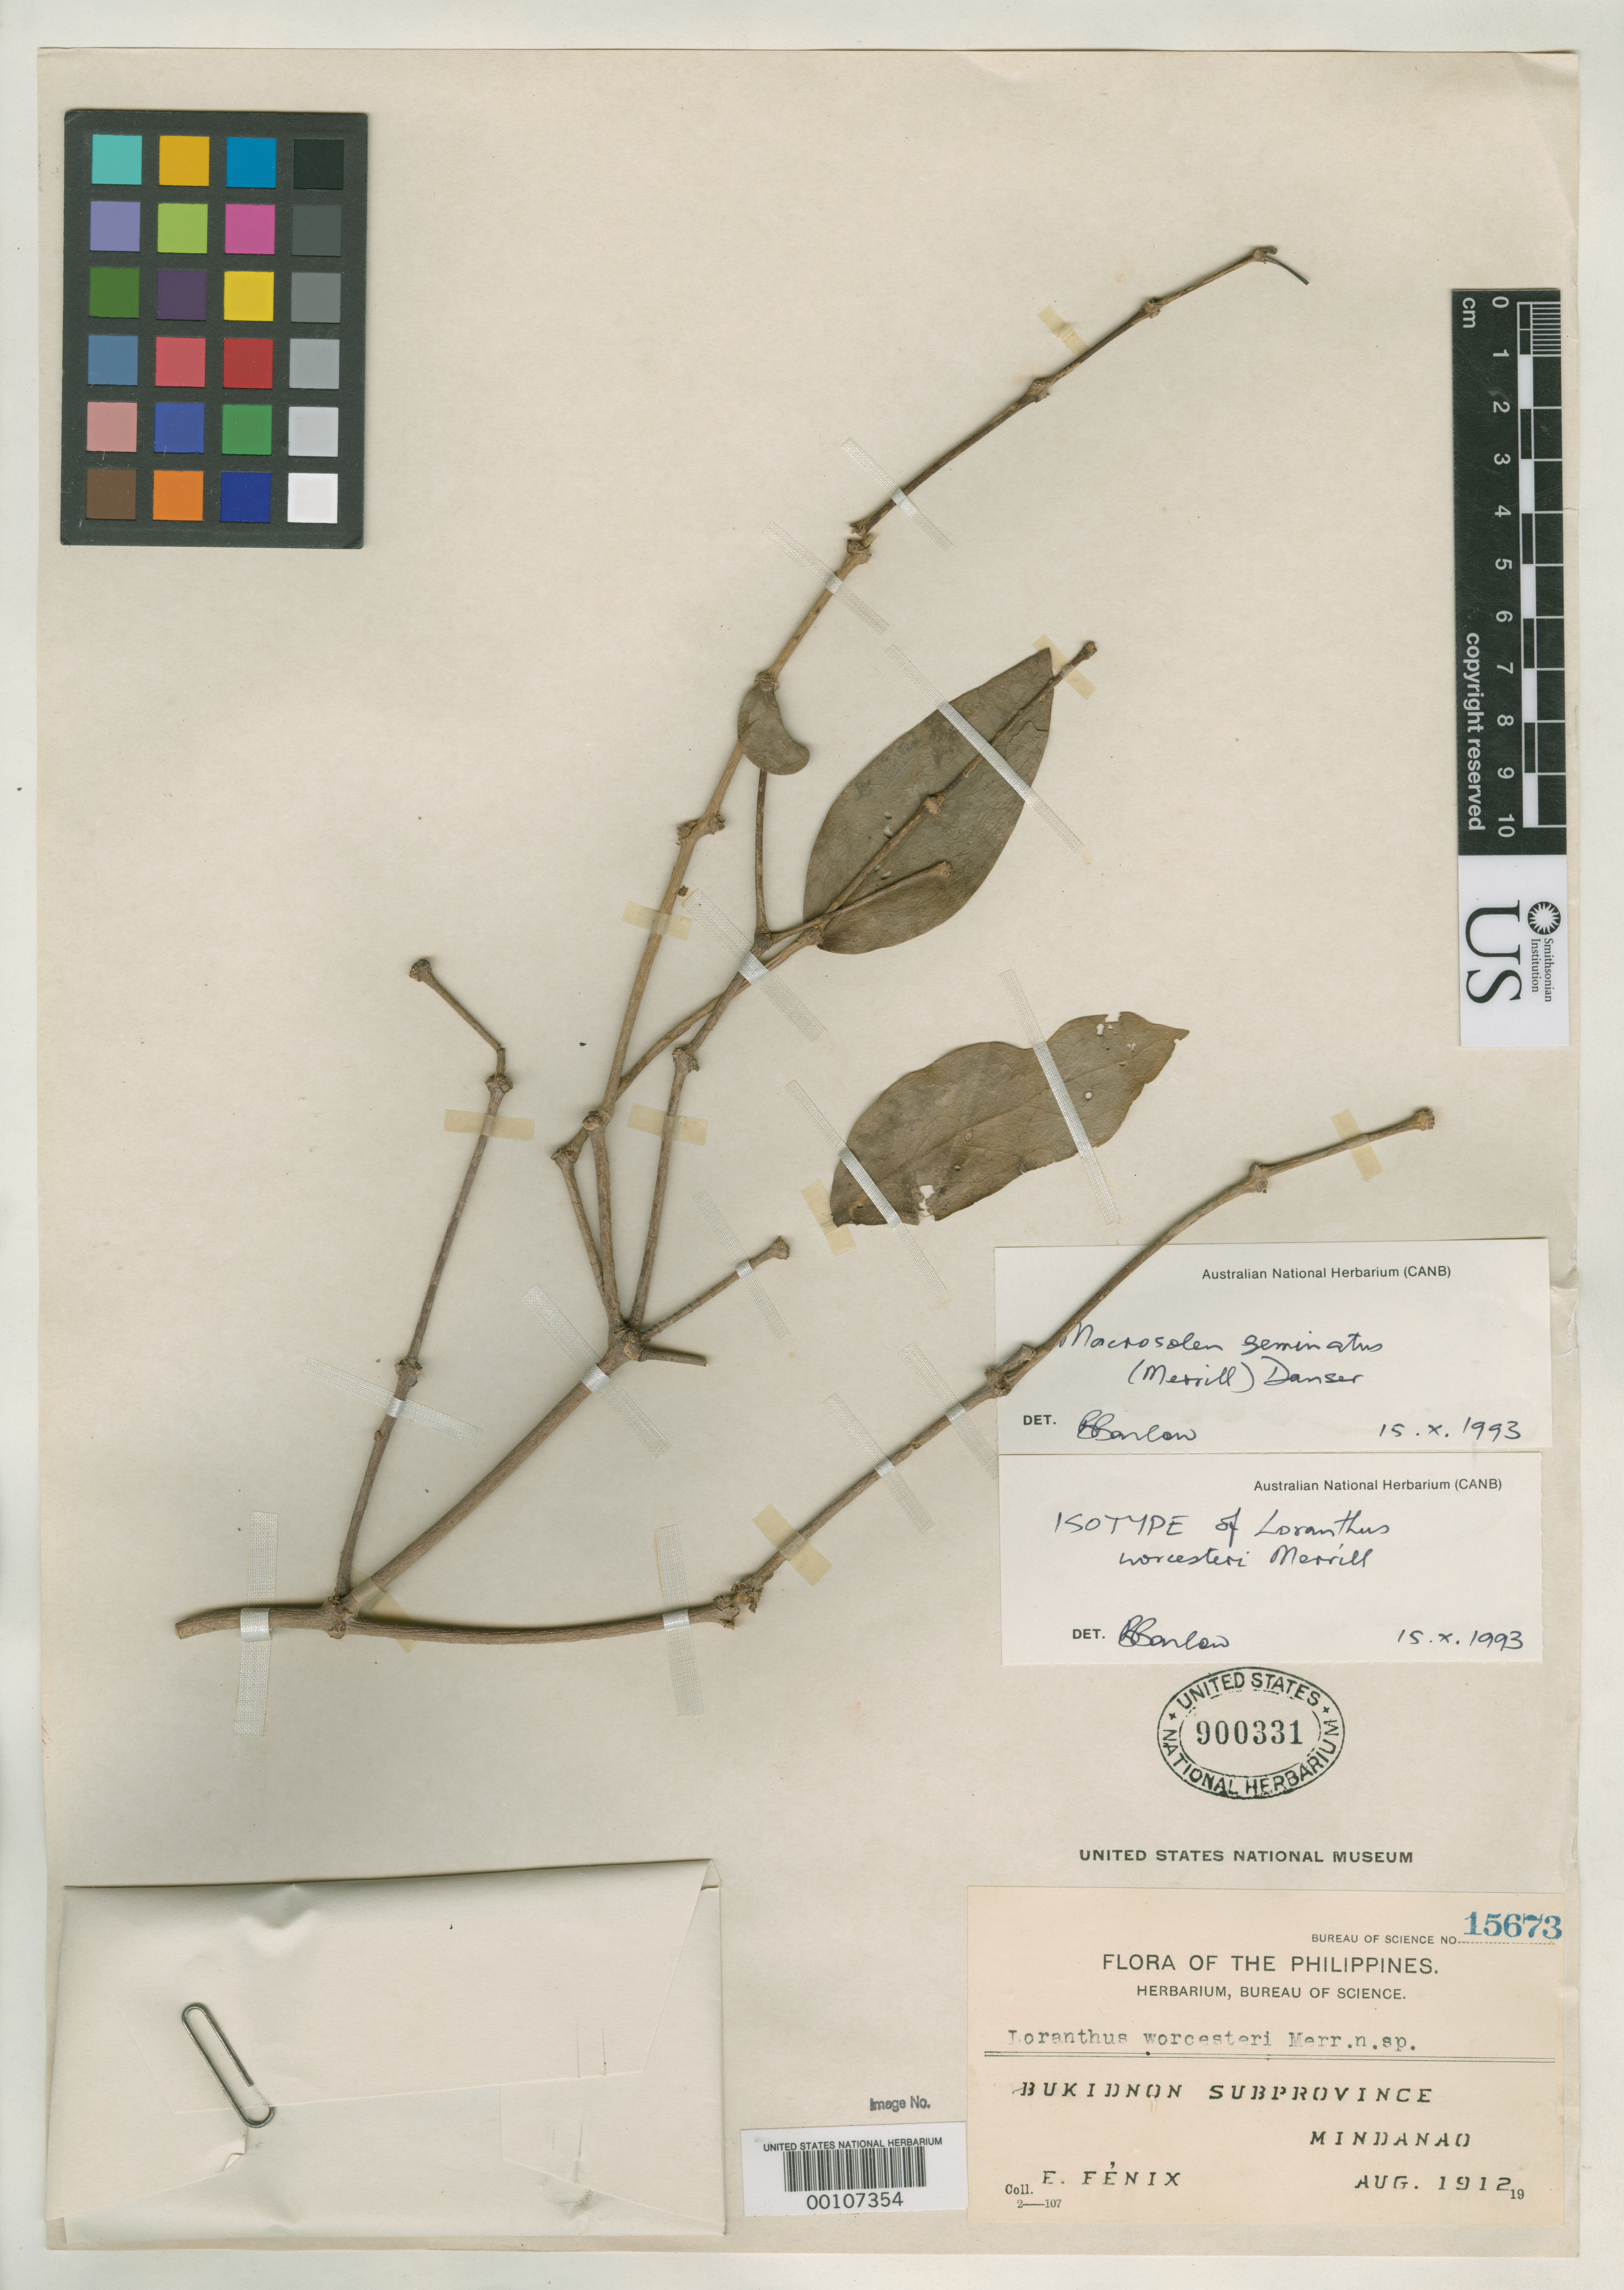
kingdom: Plantae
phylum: Tracheophyta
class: Magnoliopsida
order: Santalales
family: Loranthaceae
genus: Loranthus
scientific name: Loranthus worcesteri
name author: Merr.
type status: Isotype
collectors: E. Fénix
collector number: Bur. Sci. 15673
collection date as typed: Aug 1912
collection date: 1912-08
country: Philippines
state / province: Northern Mindanao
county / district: Bukidnon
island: Mindanao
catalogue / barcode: US 900331